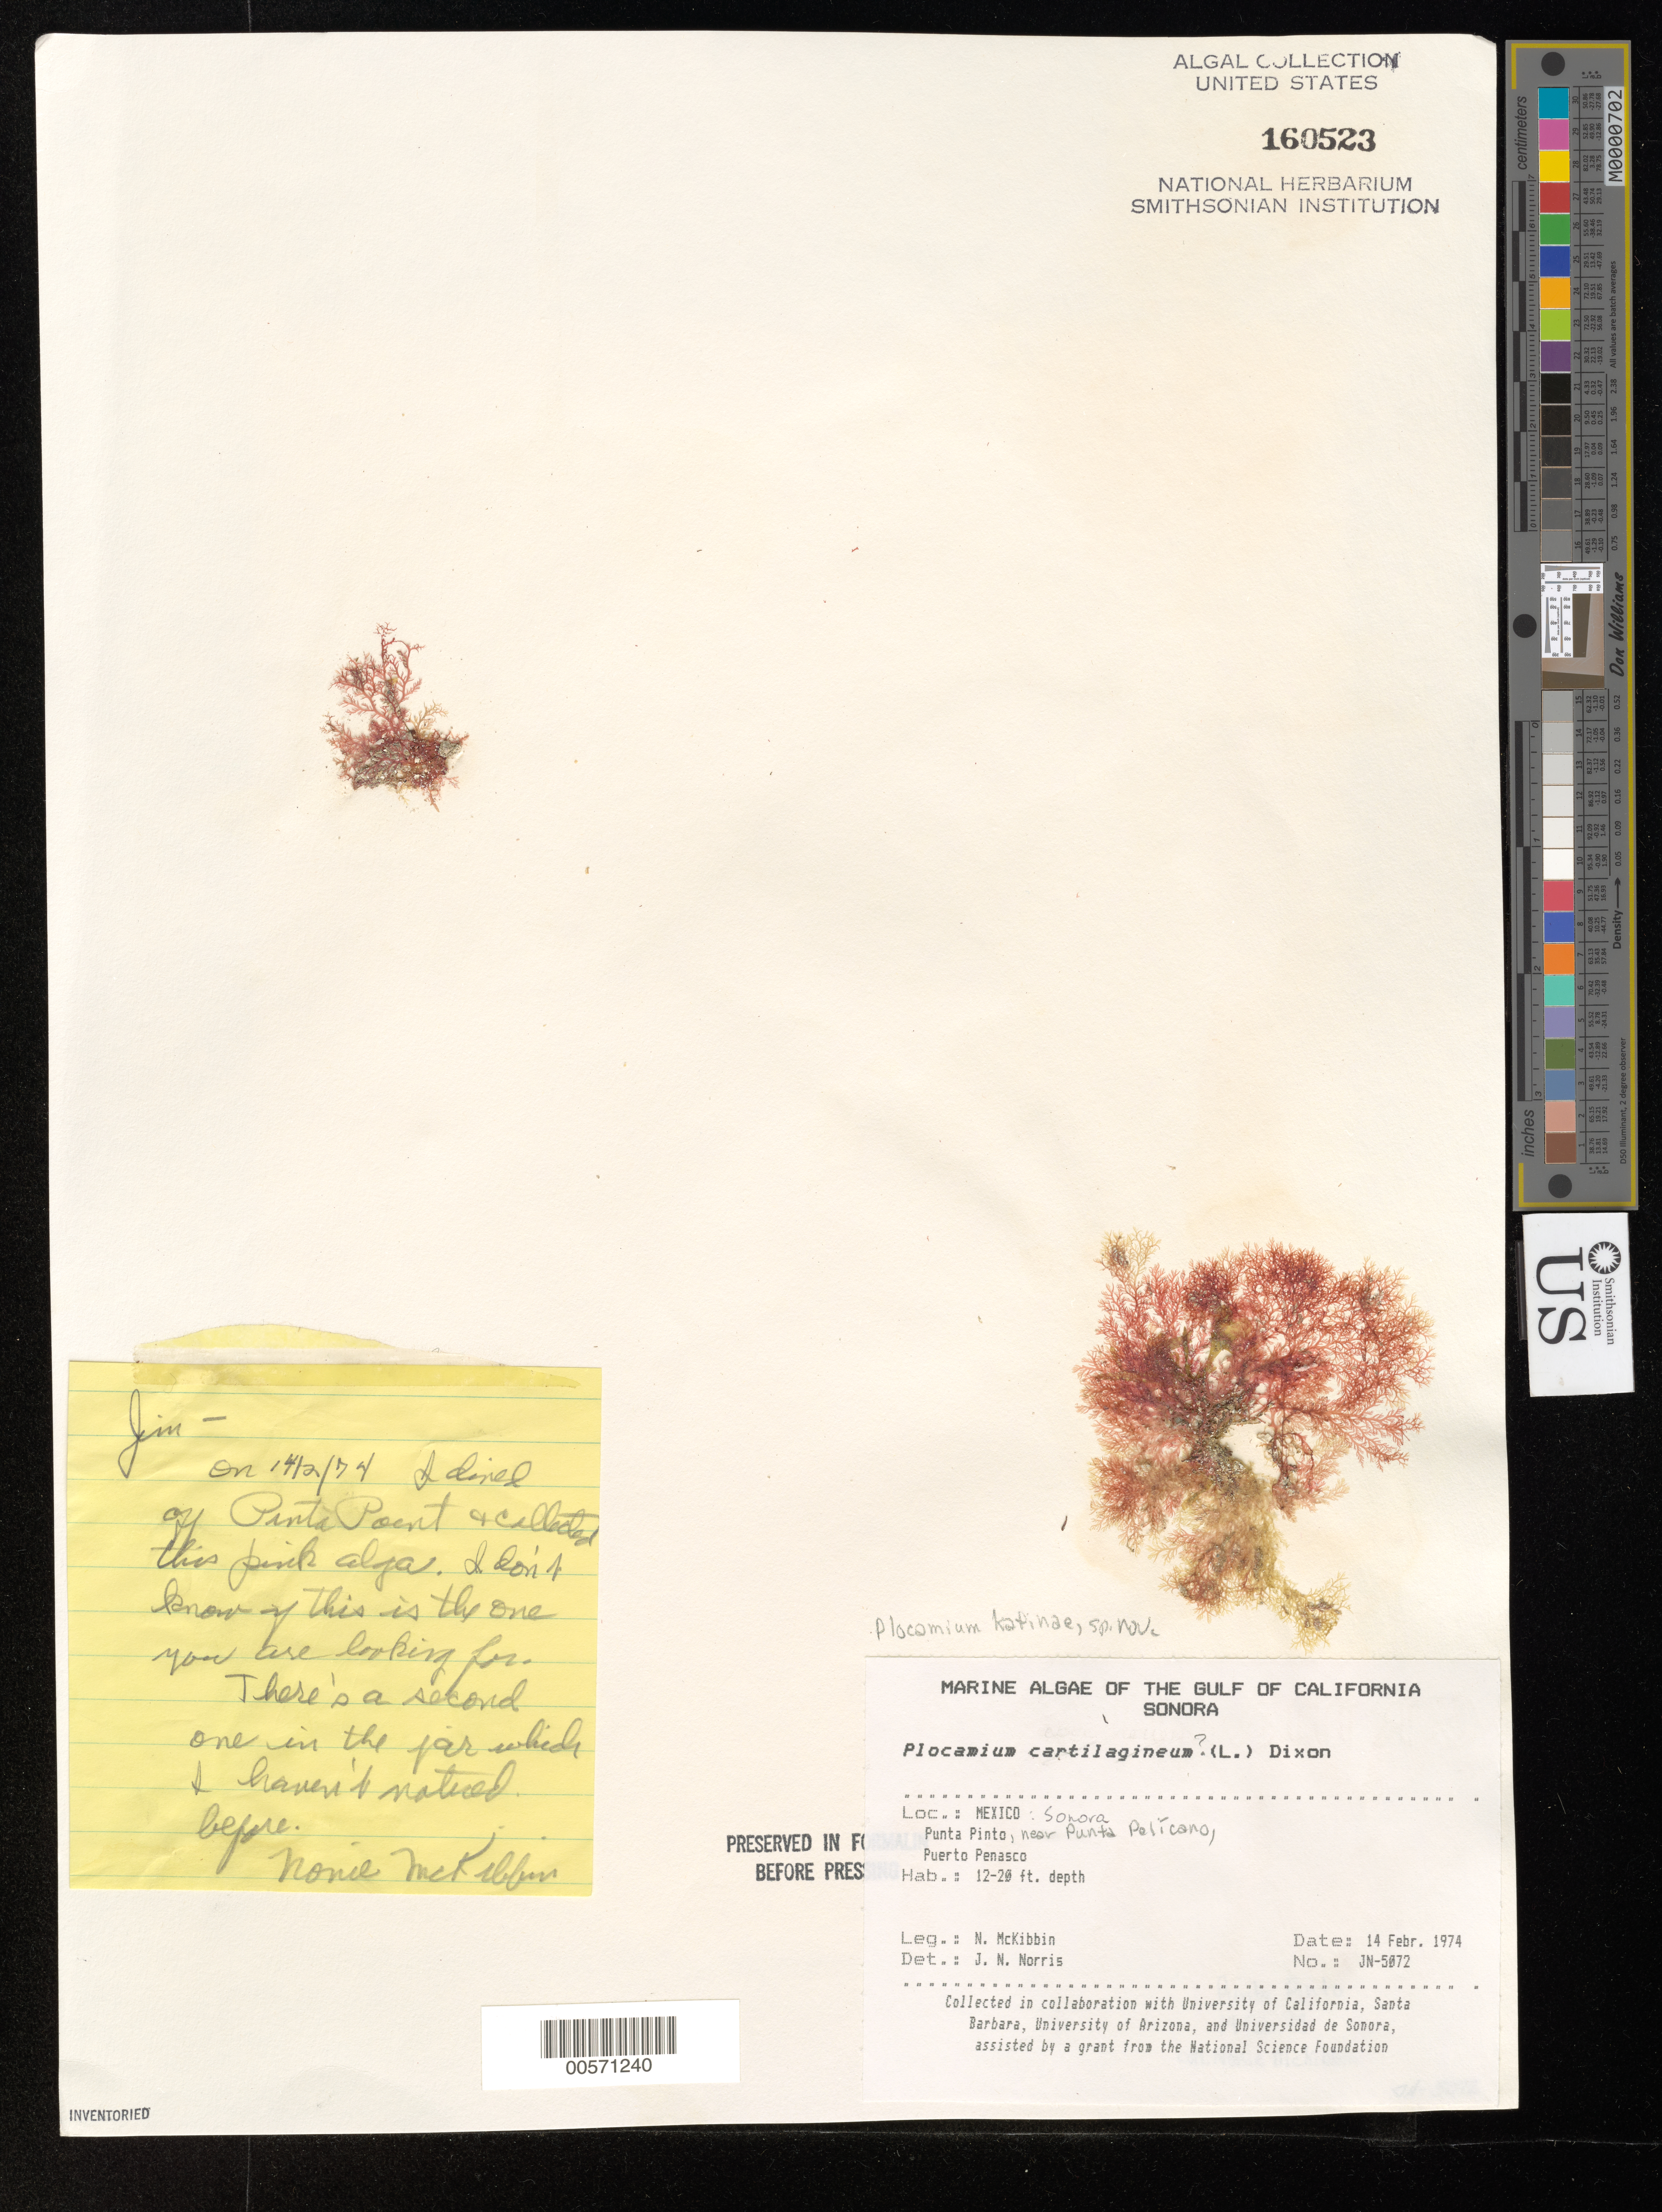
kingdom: Plantae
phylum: Rhodophyta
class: Florideophyceae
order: Plocamiales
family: Plocamiaceae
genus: Plocamium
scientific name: Plocamium katinae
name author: J.N. Norris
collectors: N. Mckibbin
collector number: Jn-5072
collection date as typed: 14 Feb 1974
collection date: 1974-02-14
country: Mexico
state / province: Sonora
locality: Punta Pinto, Puerto Penasco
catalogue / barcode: US 160523